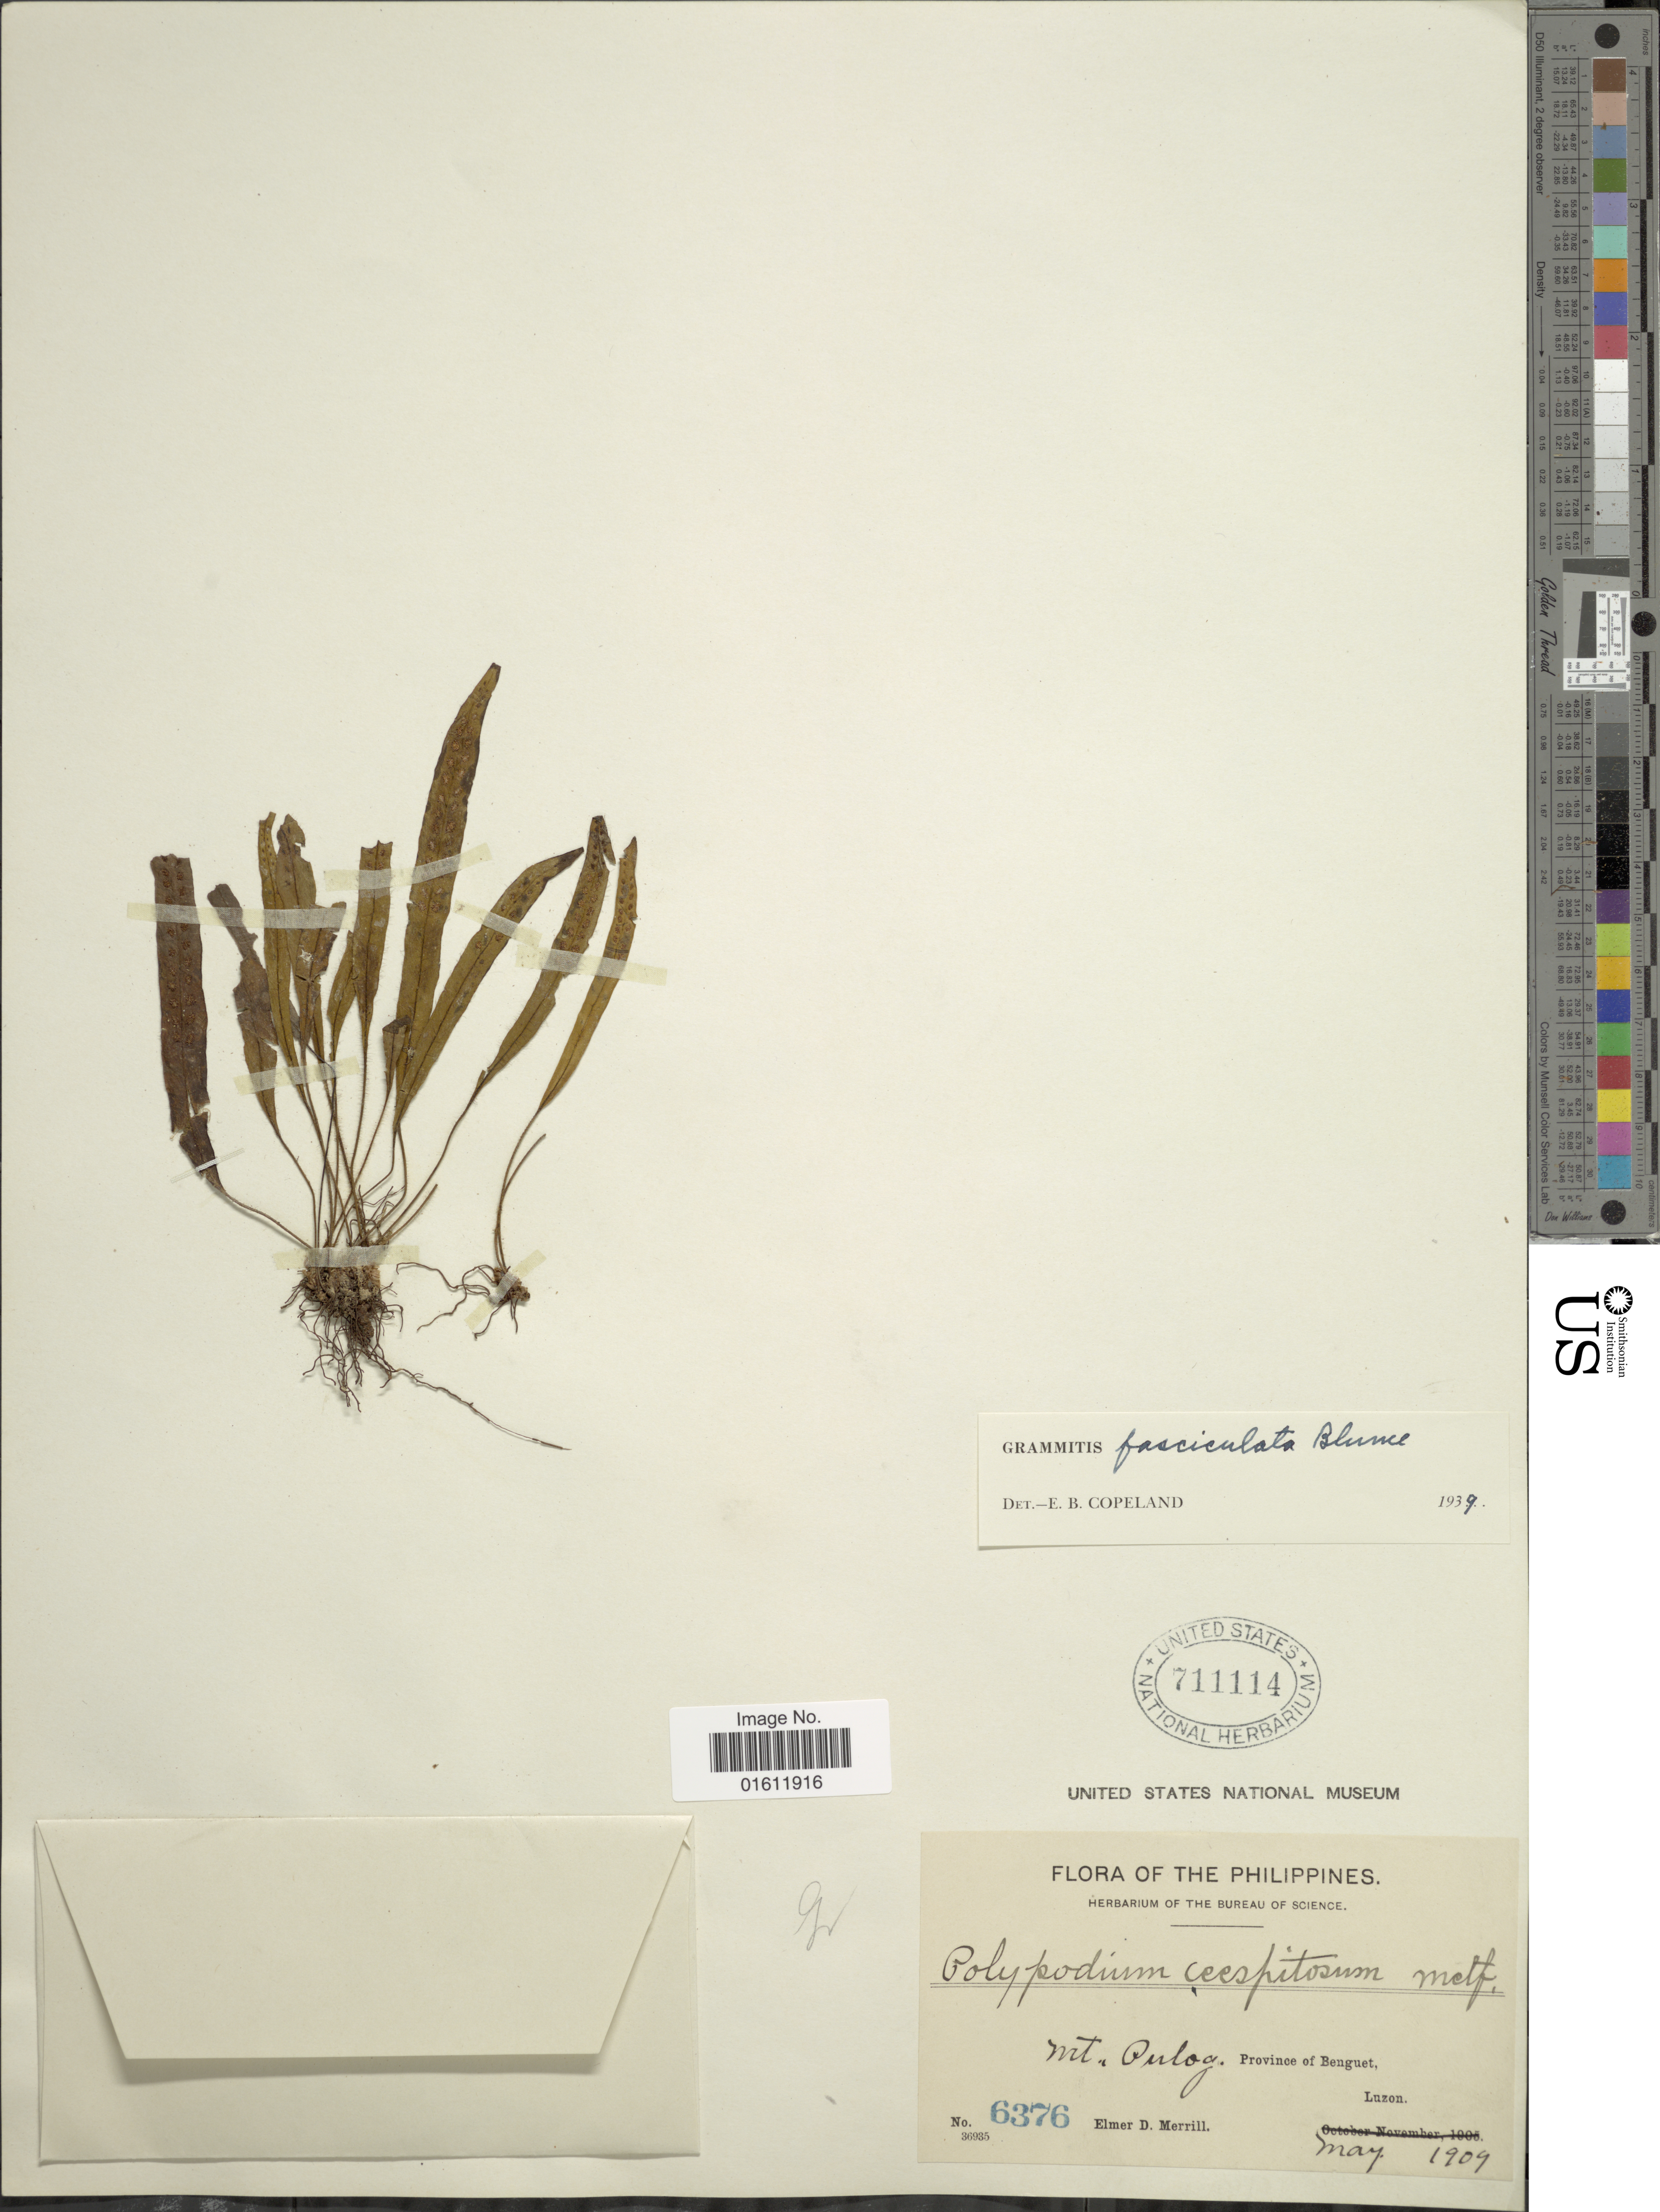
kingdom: Plantae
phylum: Tracheophyta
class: Polypodiopsida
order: Polypodiales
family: Polypodiaceae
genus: Radiogrammitis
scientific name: Radiogrammitis setigera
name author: (Blume) Parris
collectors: E. D. Merrill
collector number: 6376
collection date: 1909-05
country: Philippines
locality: Mt Pulog, Province of Benguet, Luzon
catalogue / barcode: US 711114